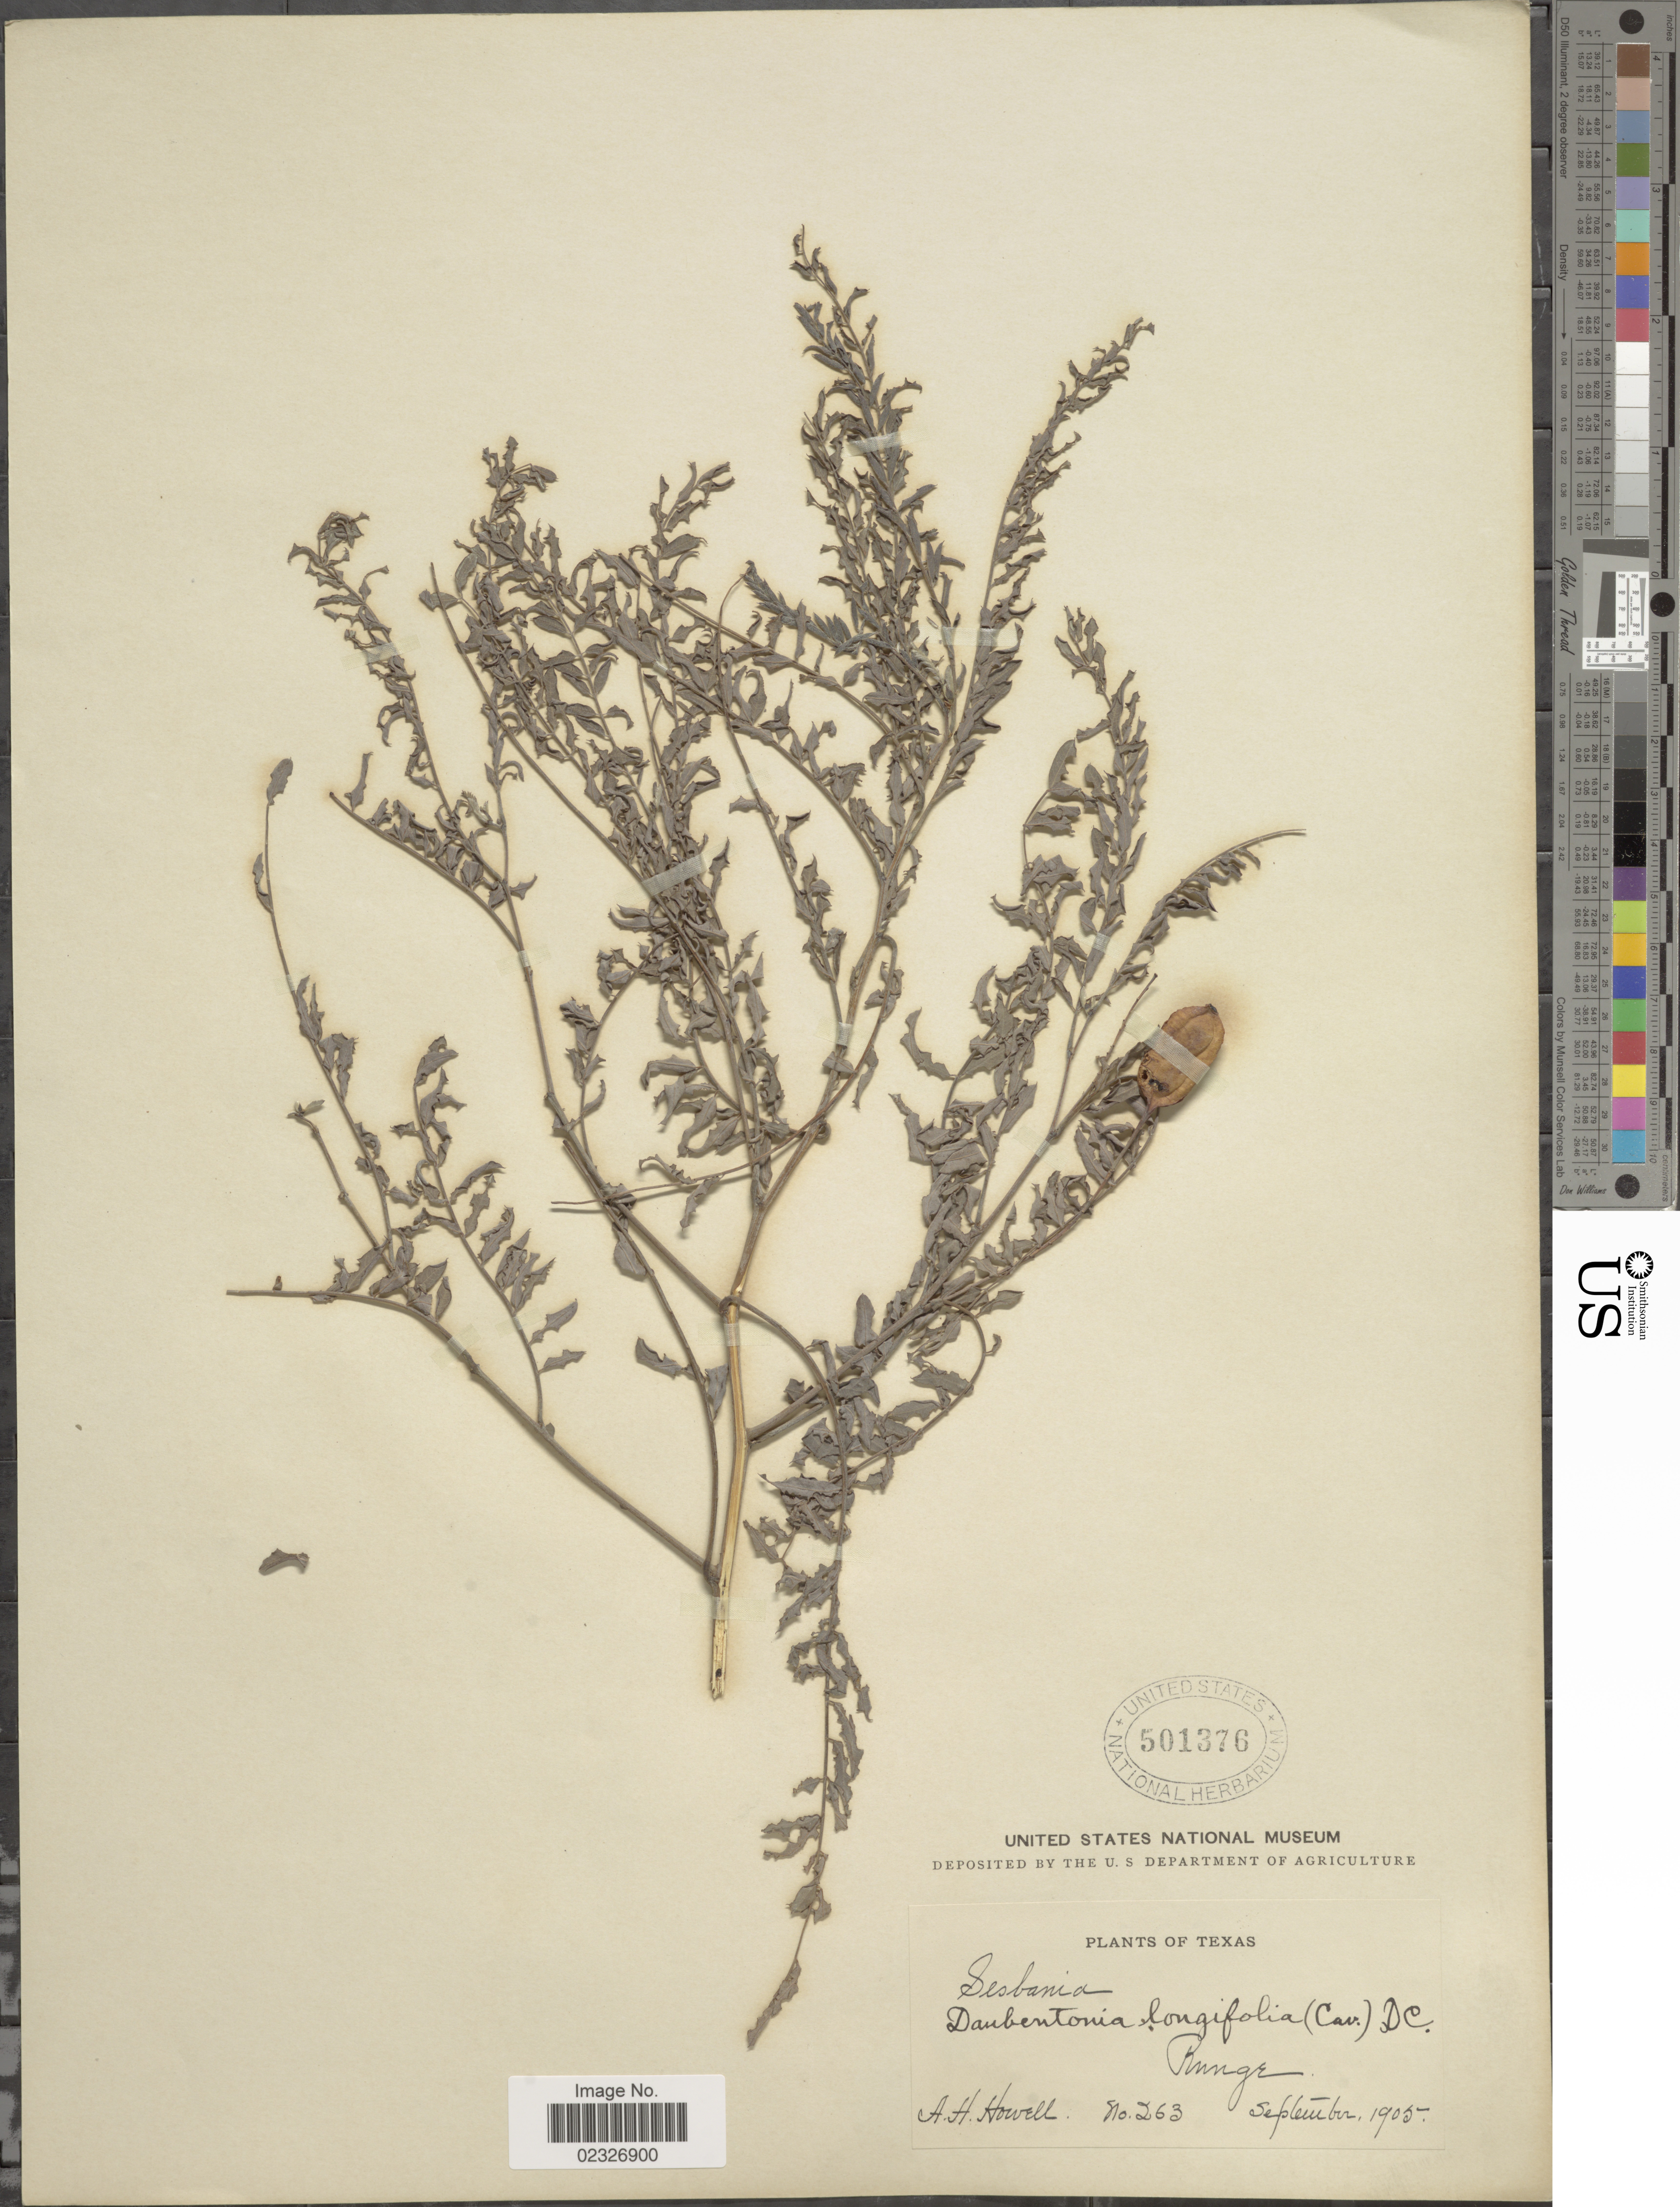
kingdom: Plantae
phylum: Tracheophyta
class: Magnoliopsida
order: Fabales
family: Fabaceae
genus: Sesbania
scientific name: Sesbania drummondii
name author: (Rydb.) Cory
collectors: A. Howell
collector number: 263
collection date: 1905-09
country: United States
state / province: Texas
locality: Runge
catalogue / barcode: US 501376